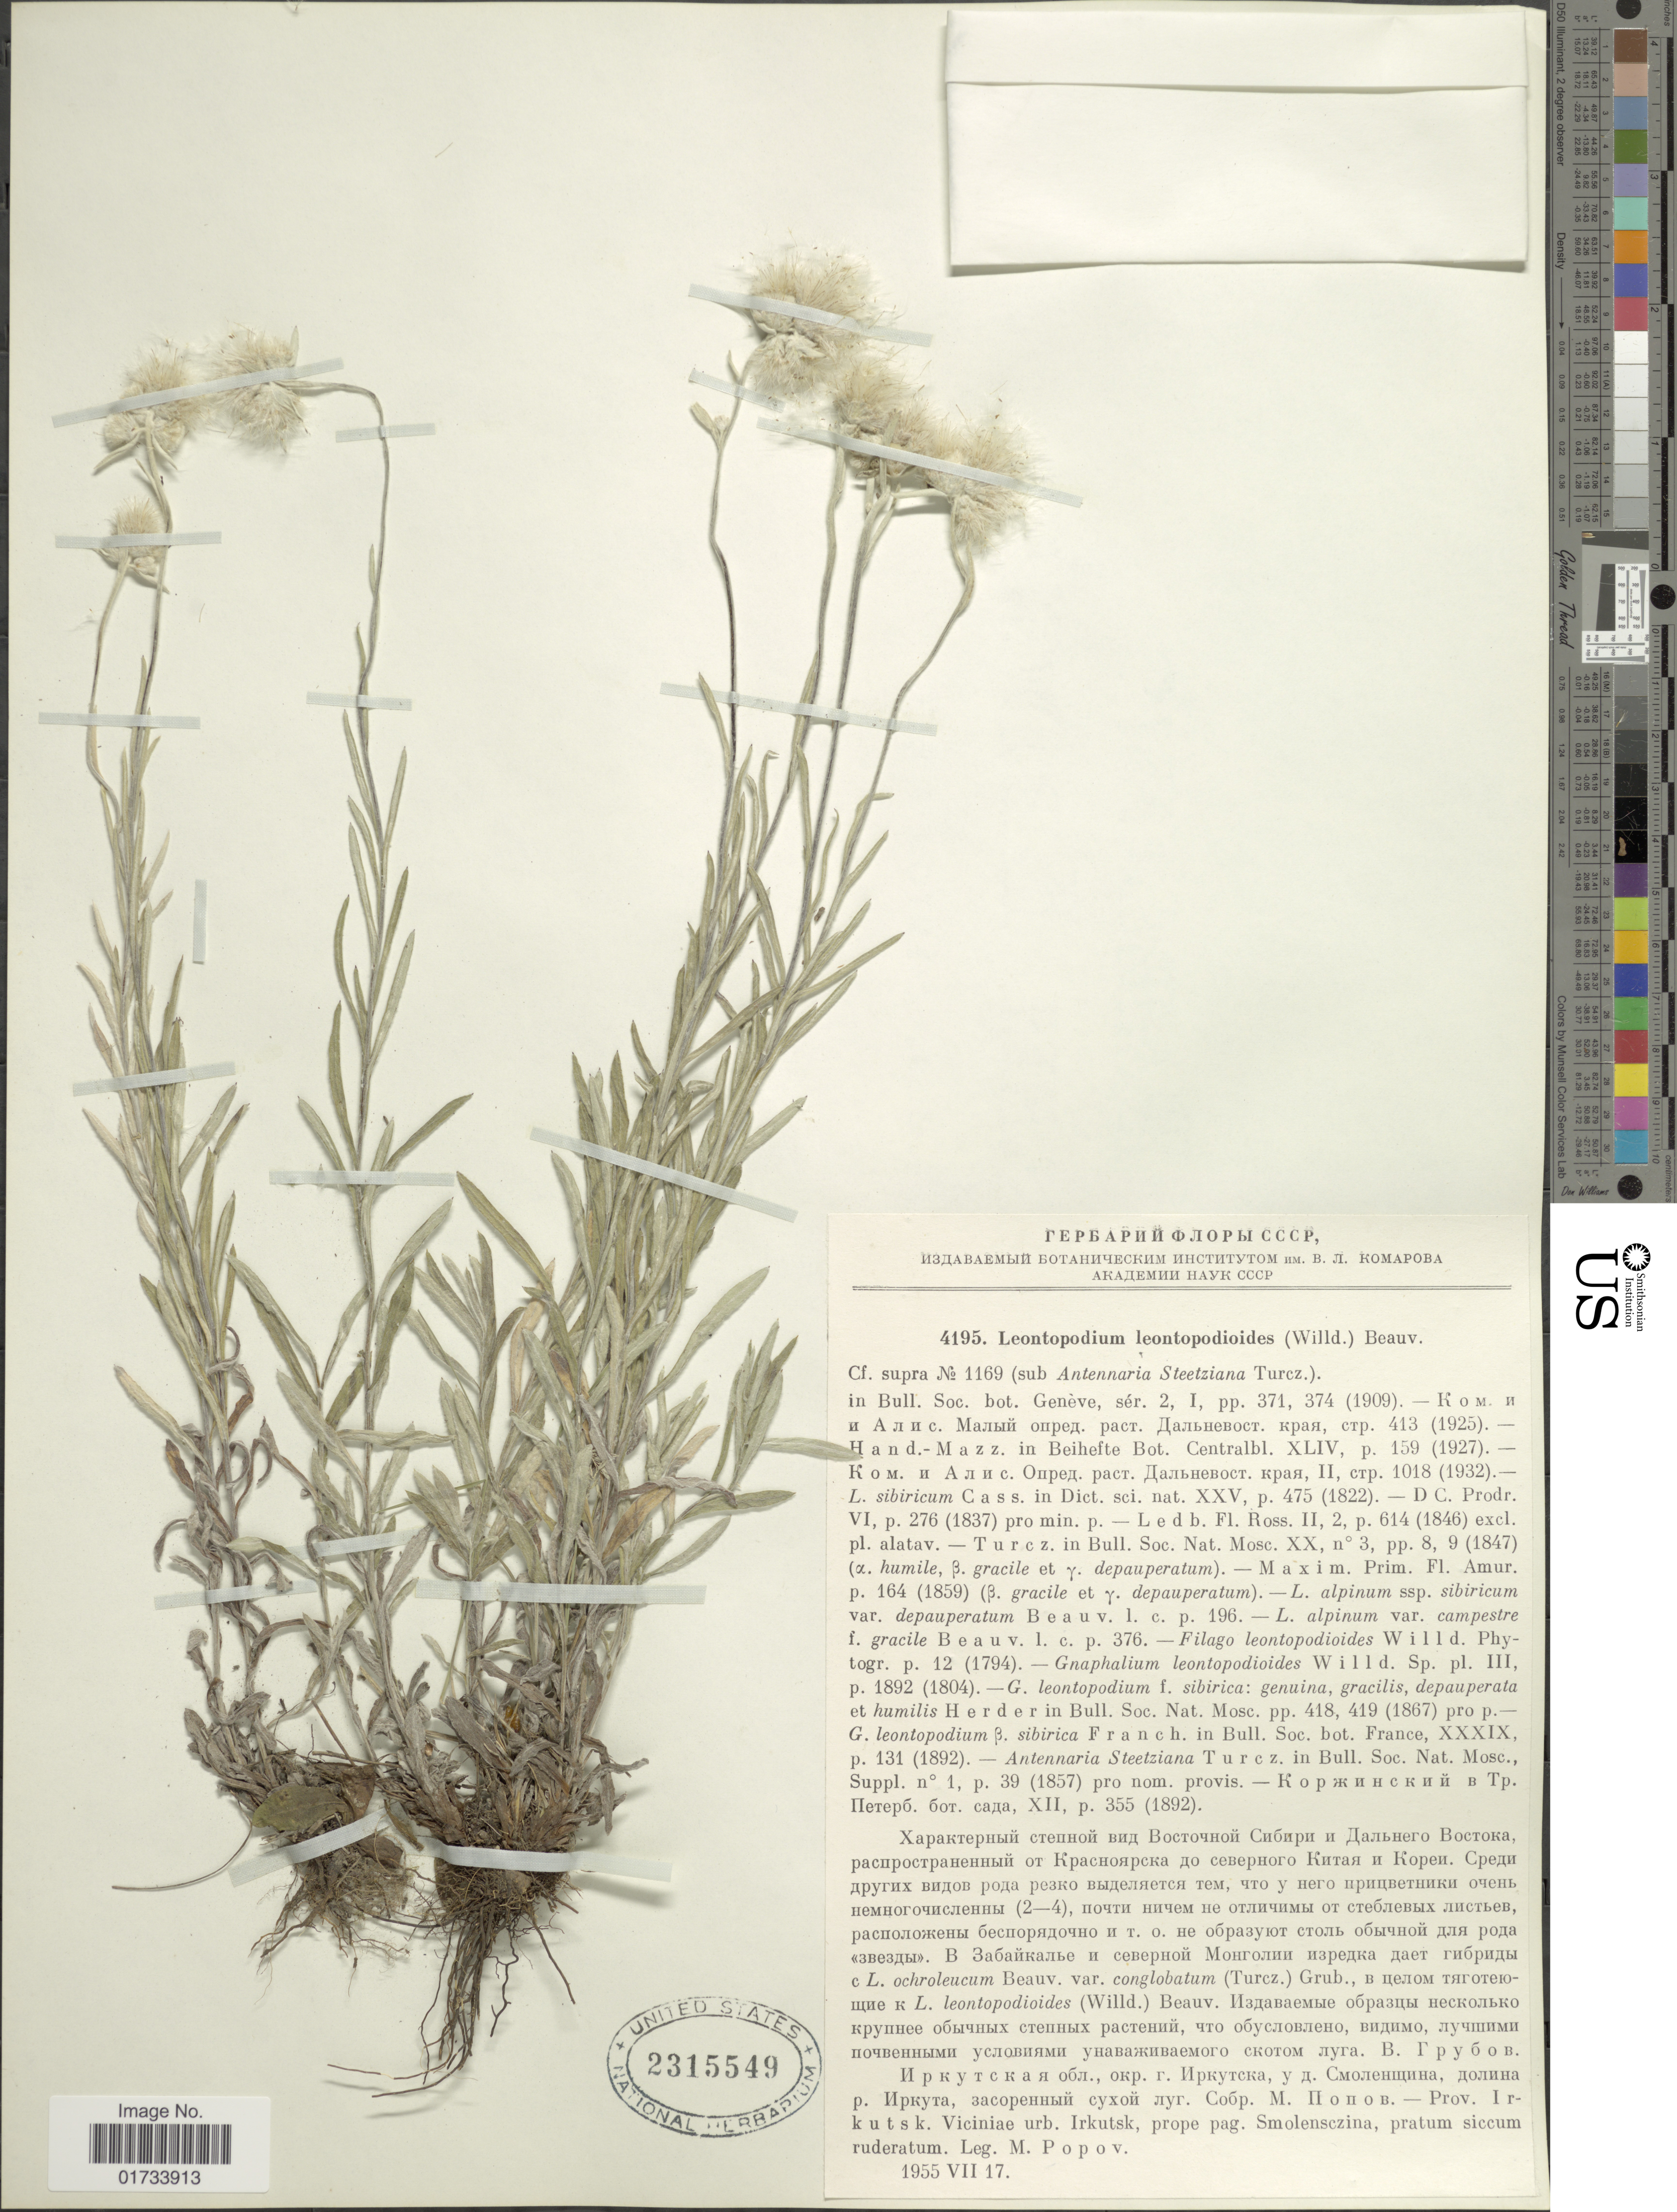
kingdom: Plantae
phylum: Tracheophyta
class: Magnoliopsida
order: Asterales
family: Asteraceae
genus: Leontopodium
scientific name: Leontopodium leontopodioides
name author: (Willd.) Beauverd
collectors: M. Popov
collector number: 4195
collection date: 1955-07-17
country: Russian Federation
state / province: Irkutsk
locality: Vicniiae urb. Irkutsk, prope pag. Smolenczina, pratum siccum ruderatum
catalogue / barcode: US 2315549